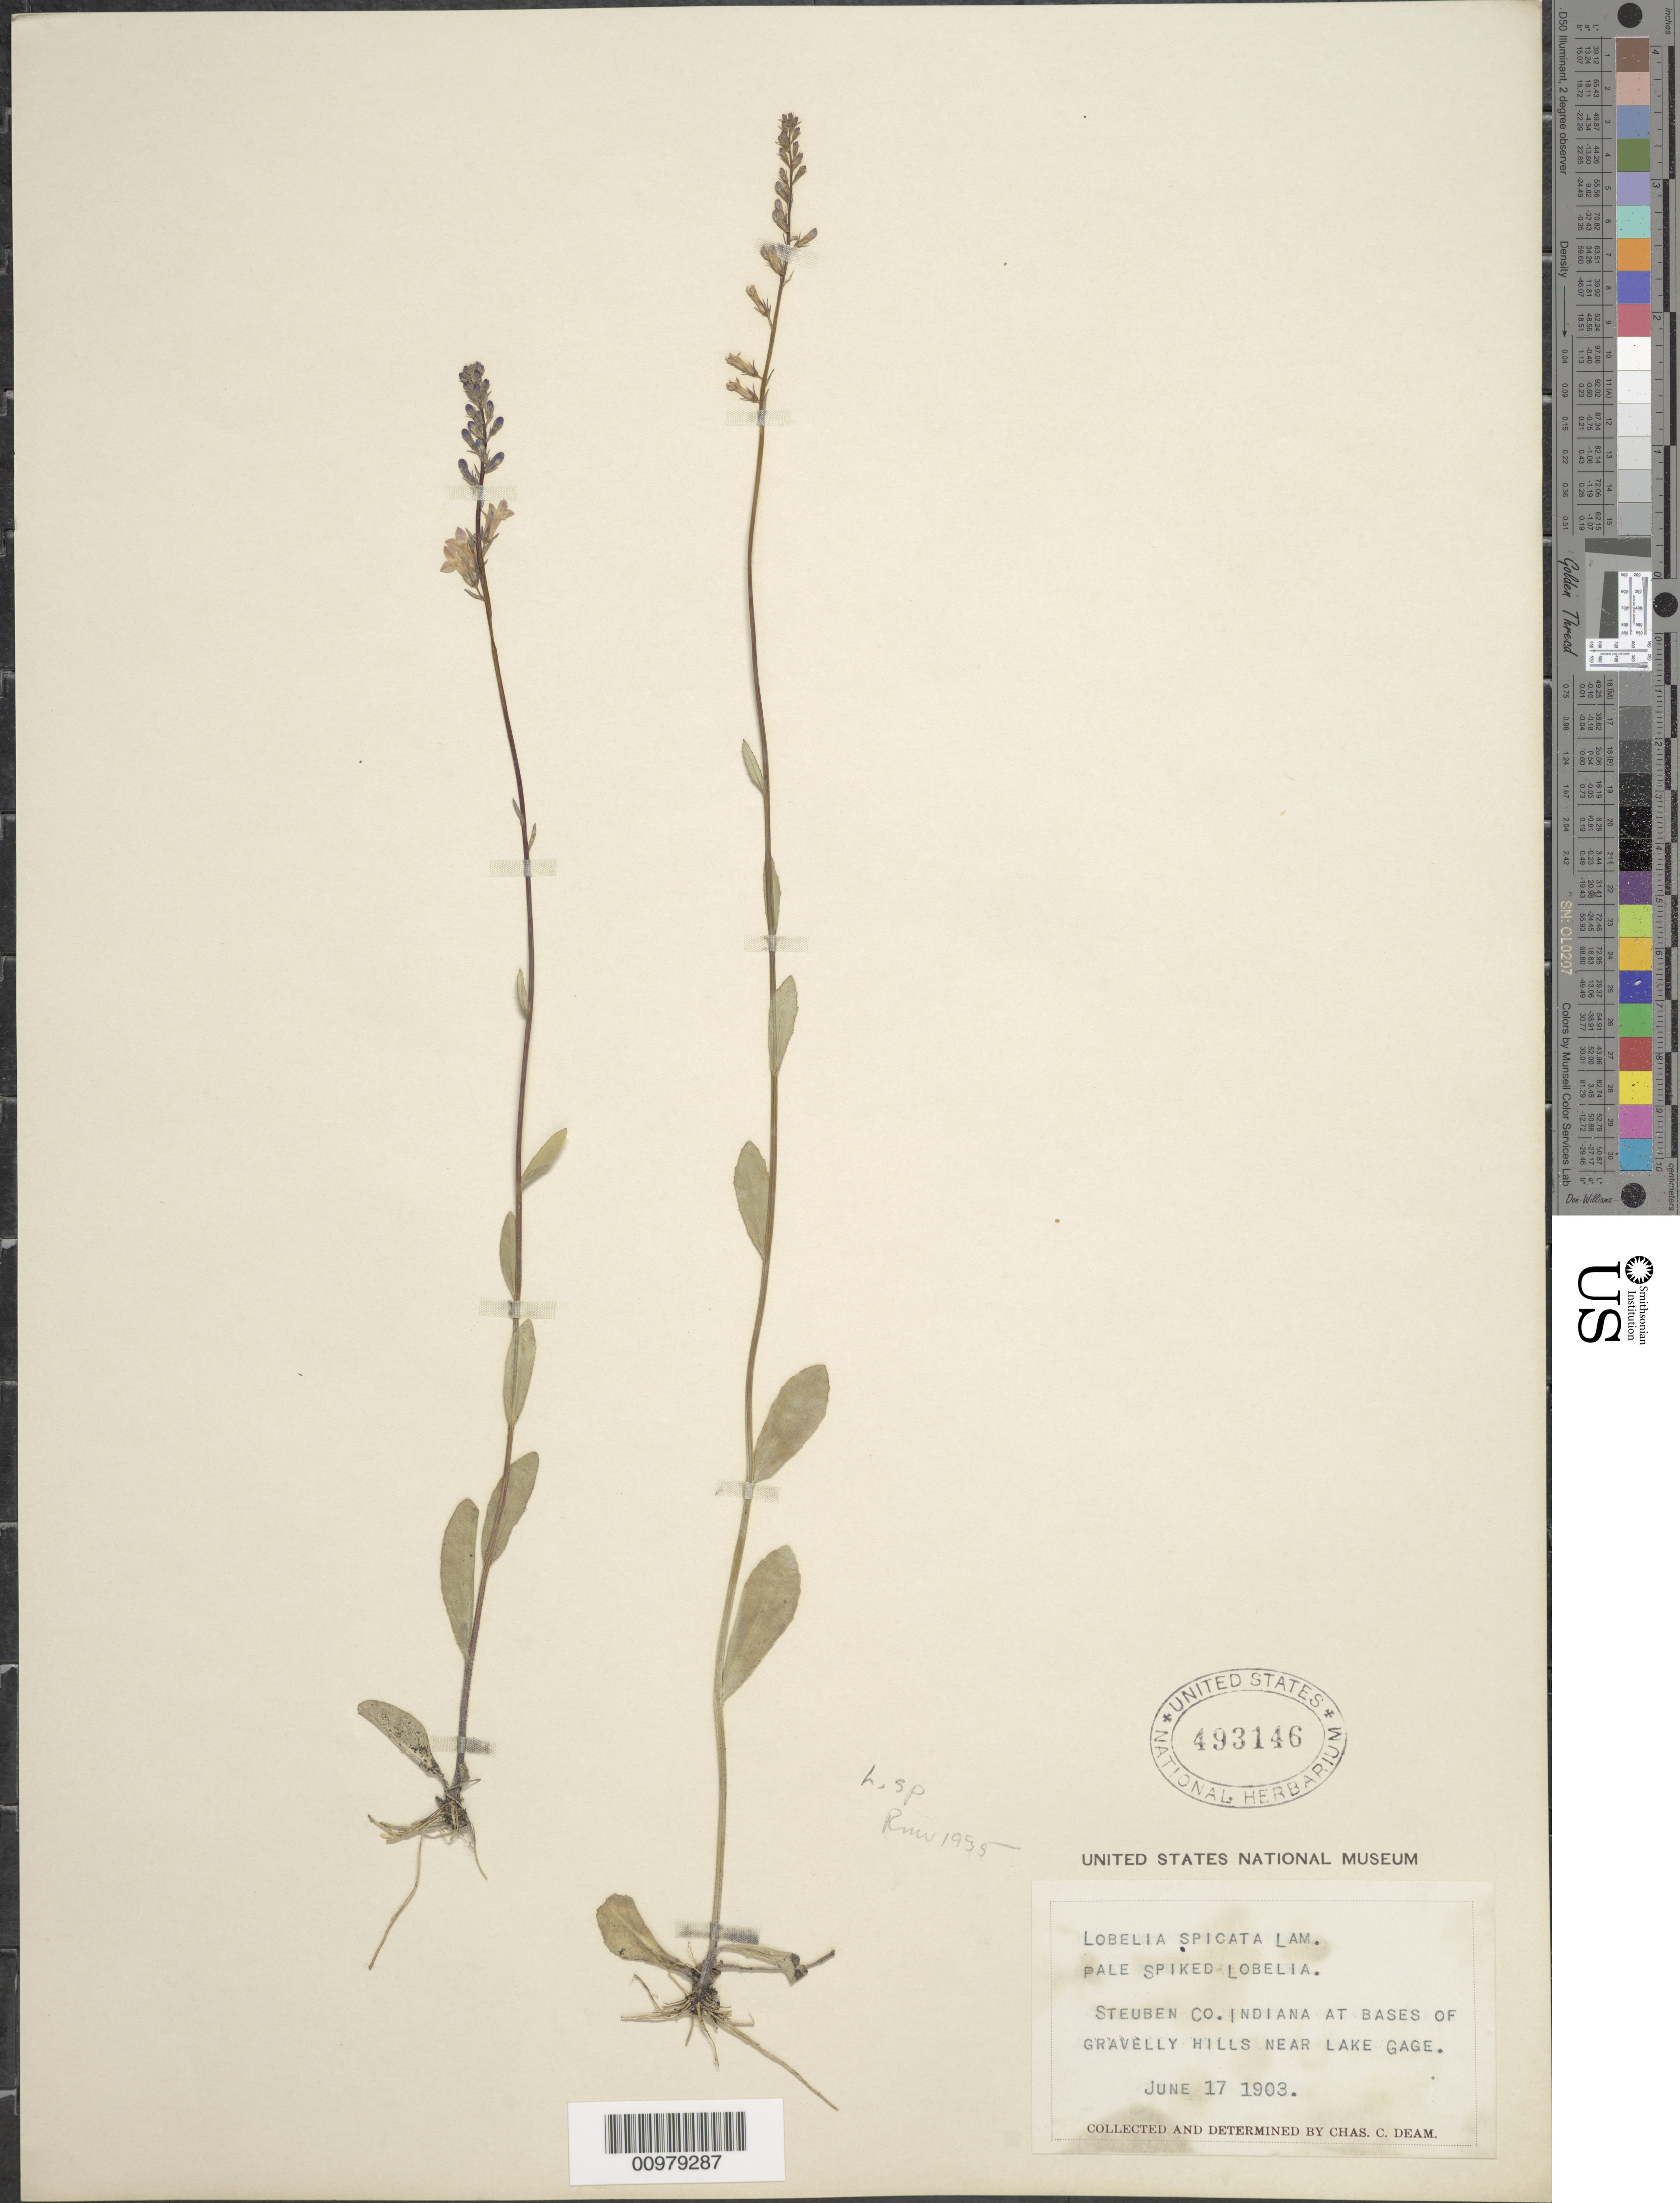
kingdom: Plantae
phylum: Tracheophyta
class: Magnoliopsida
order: Asterales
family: Campanulaceae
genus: Lobelia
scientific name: Lobelia spicata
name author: Lam.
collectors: C. C. Deam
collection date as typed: June 17, 1903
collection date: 1903-06-17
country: United States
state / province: Indiana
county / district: Steuben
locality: At base of hills near Lake Gage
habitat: bases of gravelly hills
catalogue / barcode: US 493146